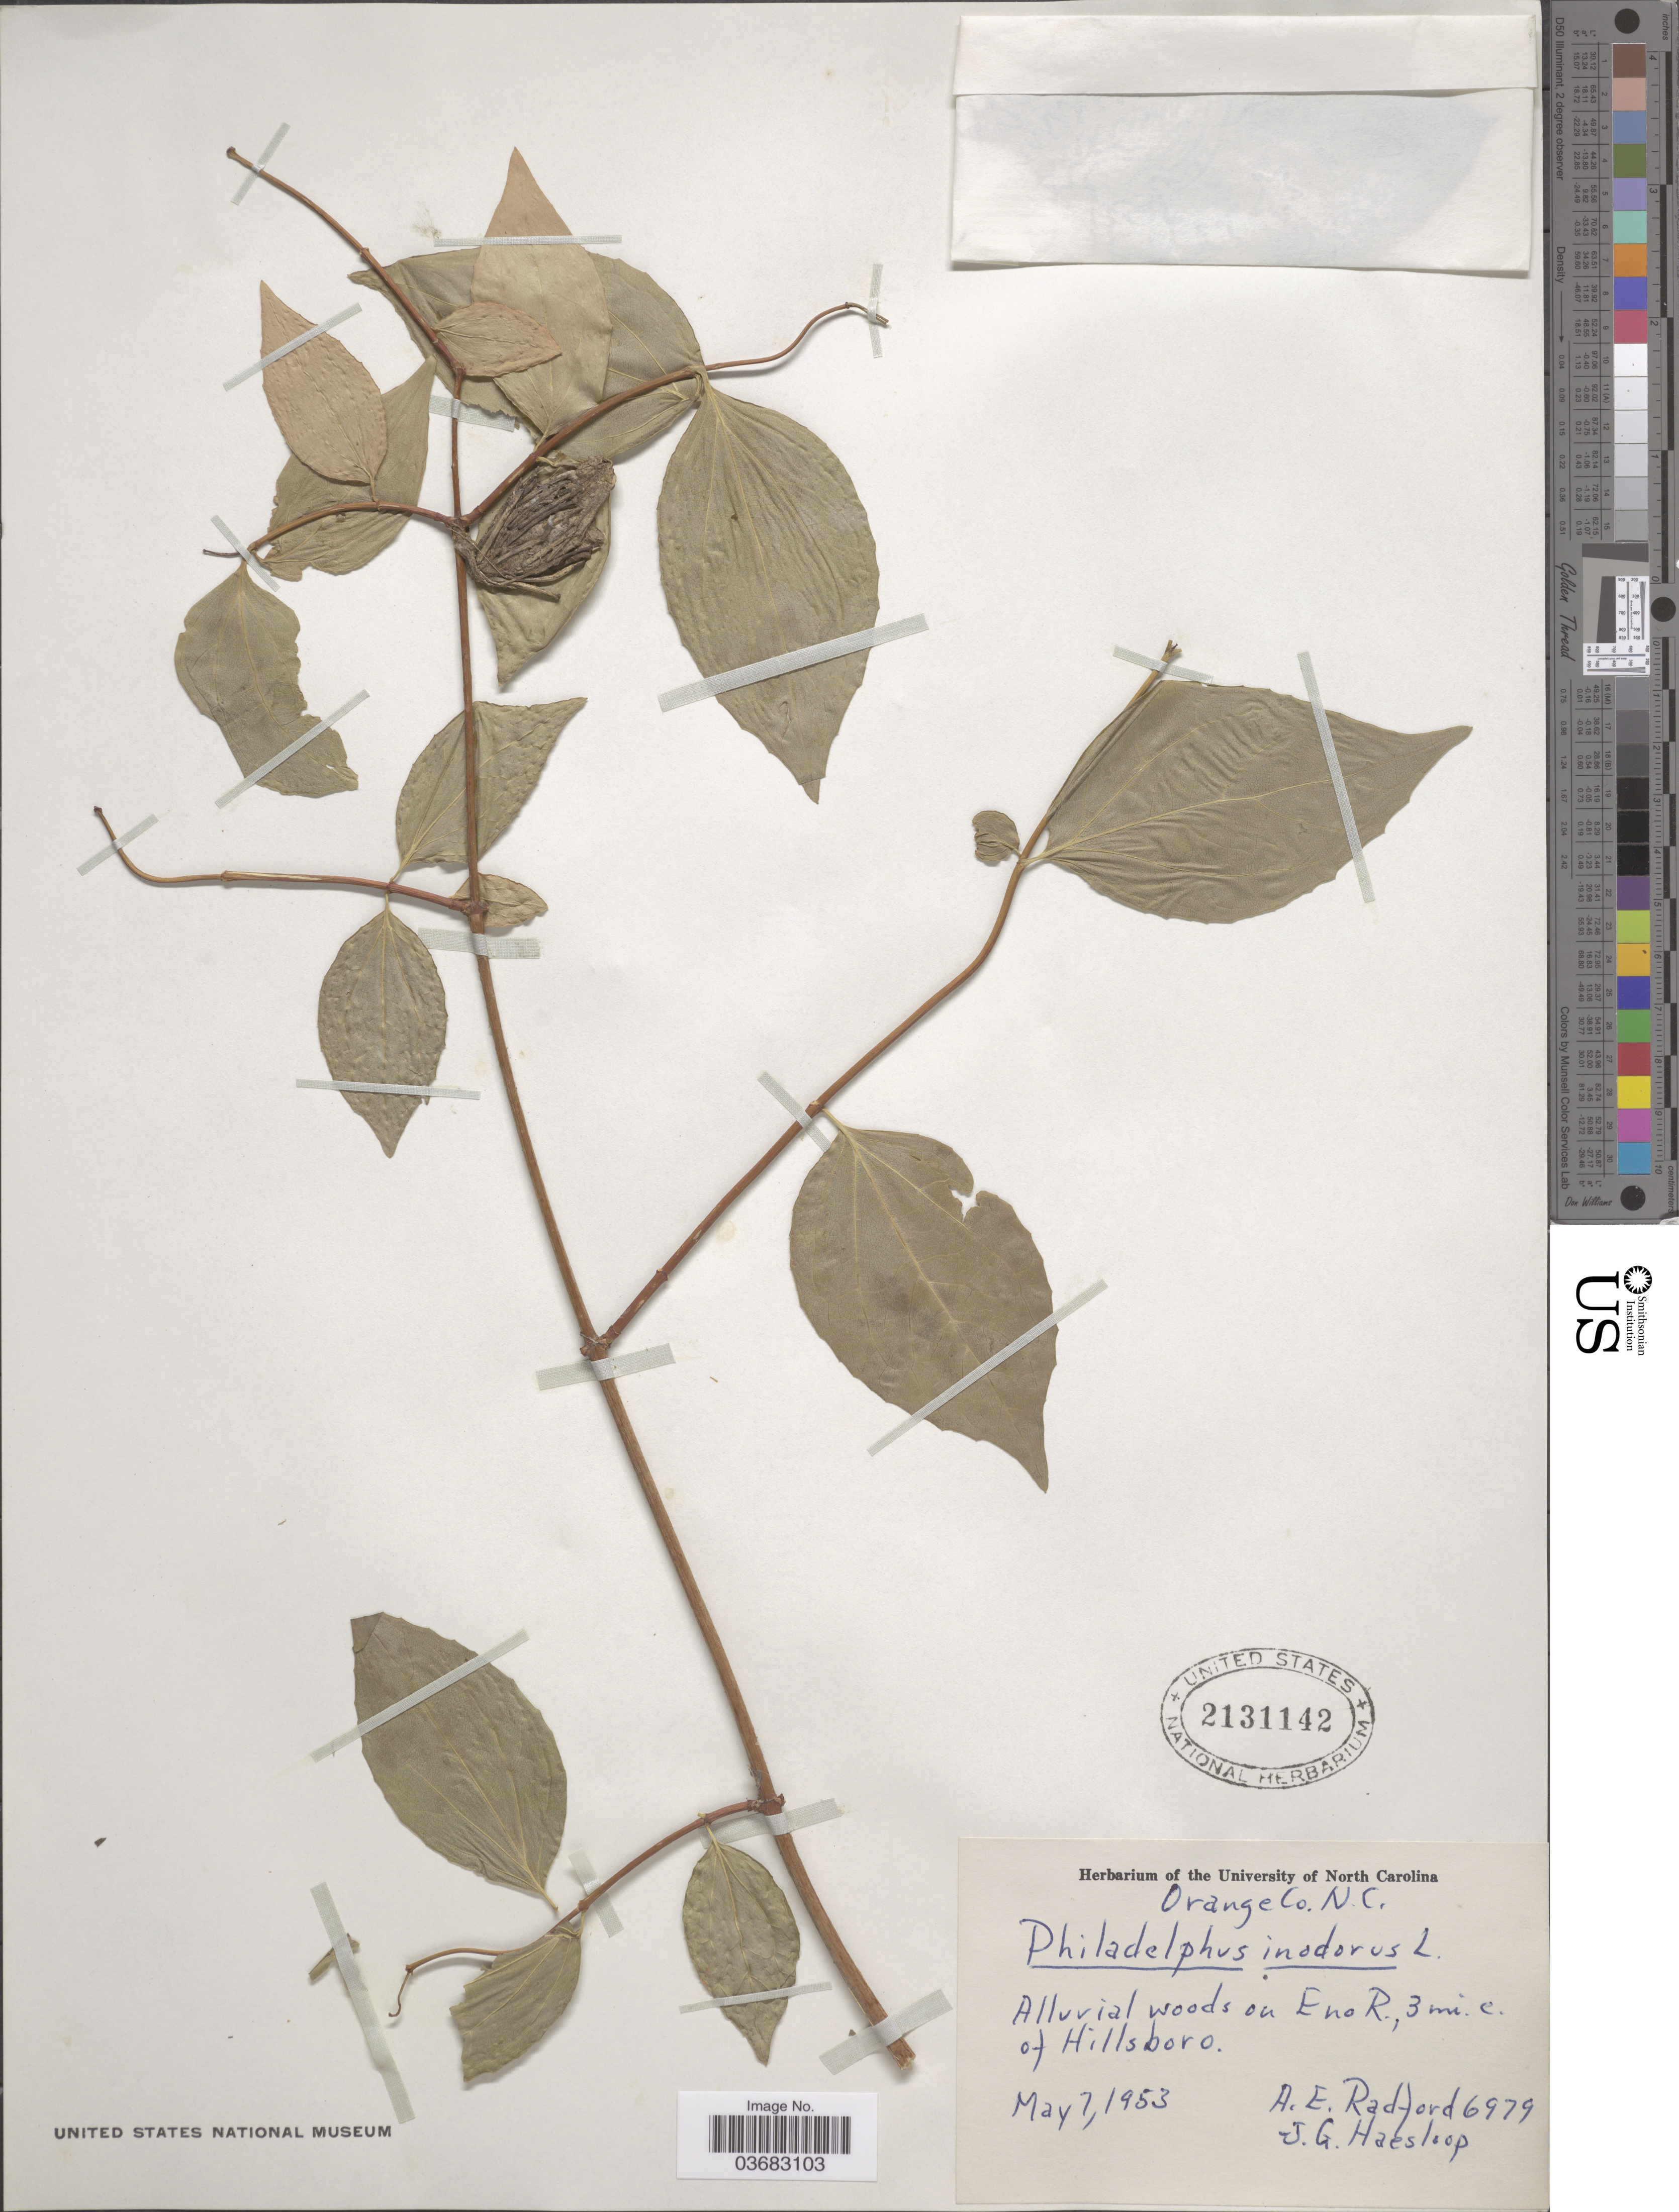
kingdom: Plantae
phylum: Tracheophyta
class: Magnoliopsida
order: Cornales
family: Hydrangeaceae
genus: Philadelphus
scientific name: Philadelphus inodorus var. grandiflorus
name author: (Willd.) A. Gray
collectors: A. E. Radford & J. Haesloop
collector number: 6979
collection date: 1953-05-07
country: United States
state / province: North Carolina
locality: Orange Co. Alluvial woods on Eno R. 3 mi. e. of Hillsboro.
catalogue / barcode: US 2131142